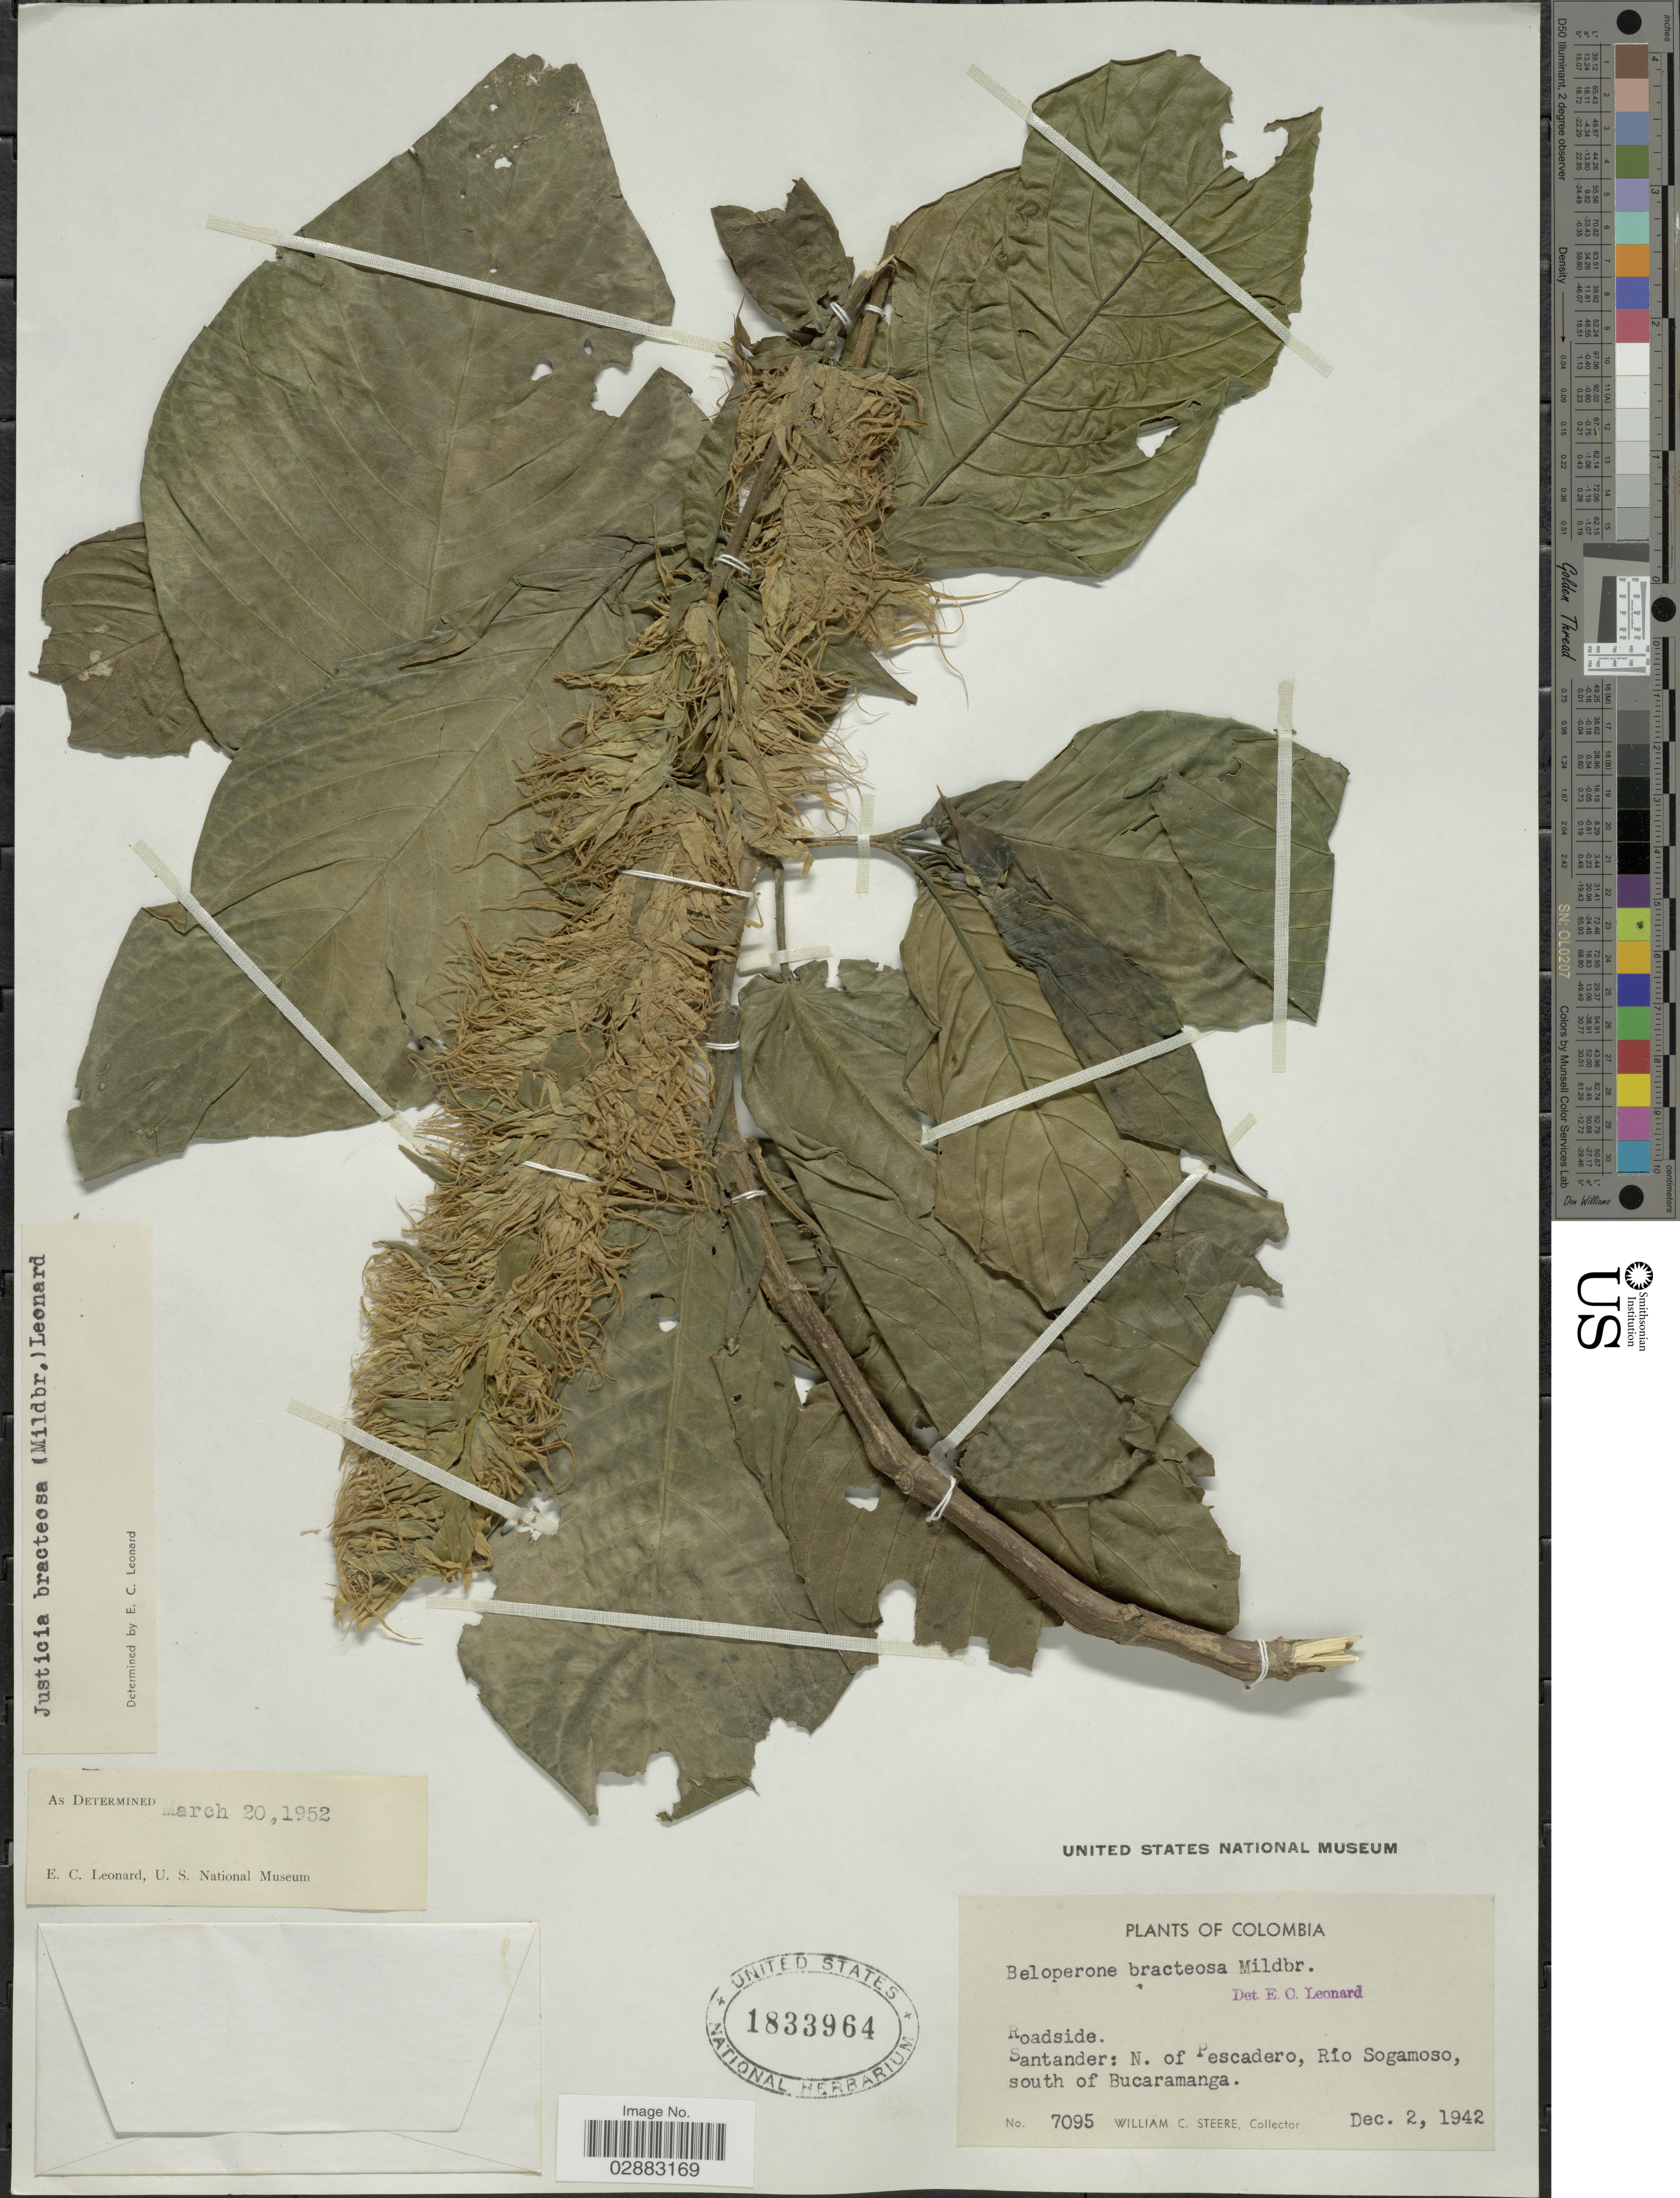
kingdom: Plantae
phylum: Tracheophyta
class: Magnoliopsida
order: Lamiales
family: Acanthaceae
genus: Beloperone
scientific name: Beloperone bracteosa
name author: Mildbr.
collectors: W. C. Steere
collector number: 7095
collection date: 1942-12-02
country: Colombia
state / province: Santander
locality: N. of Pescadero, Río Sogamoso, south of Bucaramanga.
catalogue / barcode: US 1833964